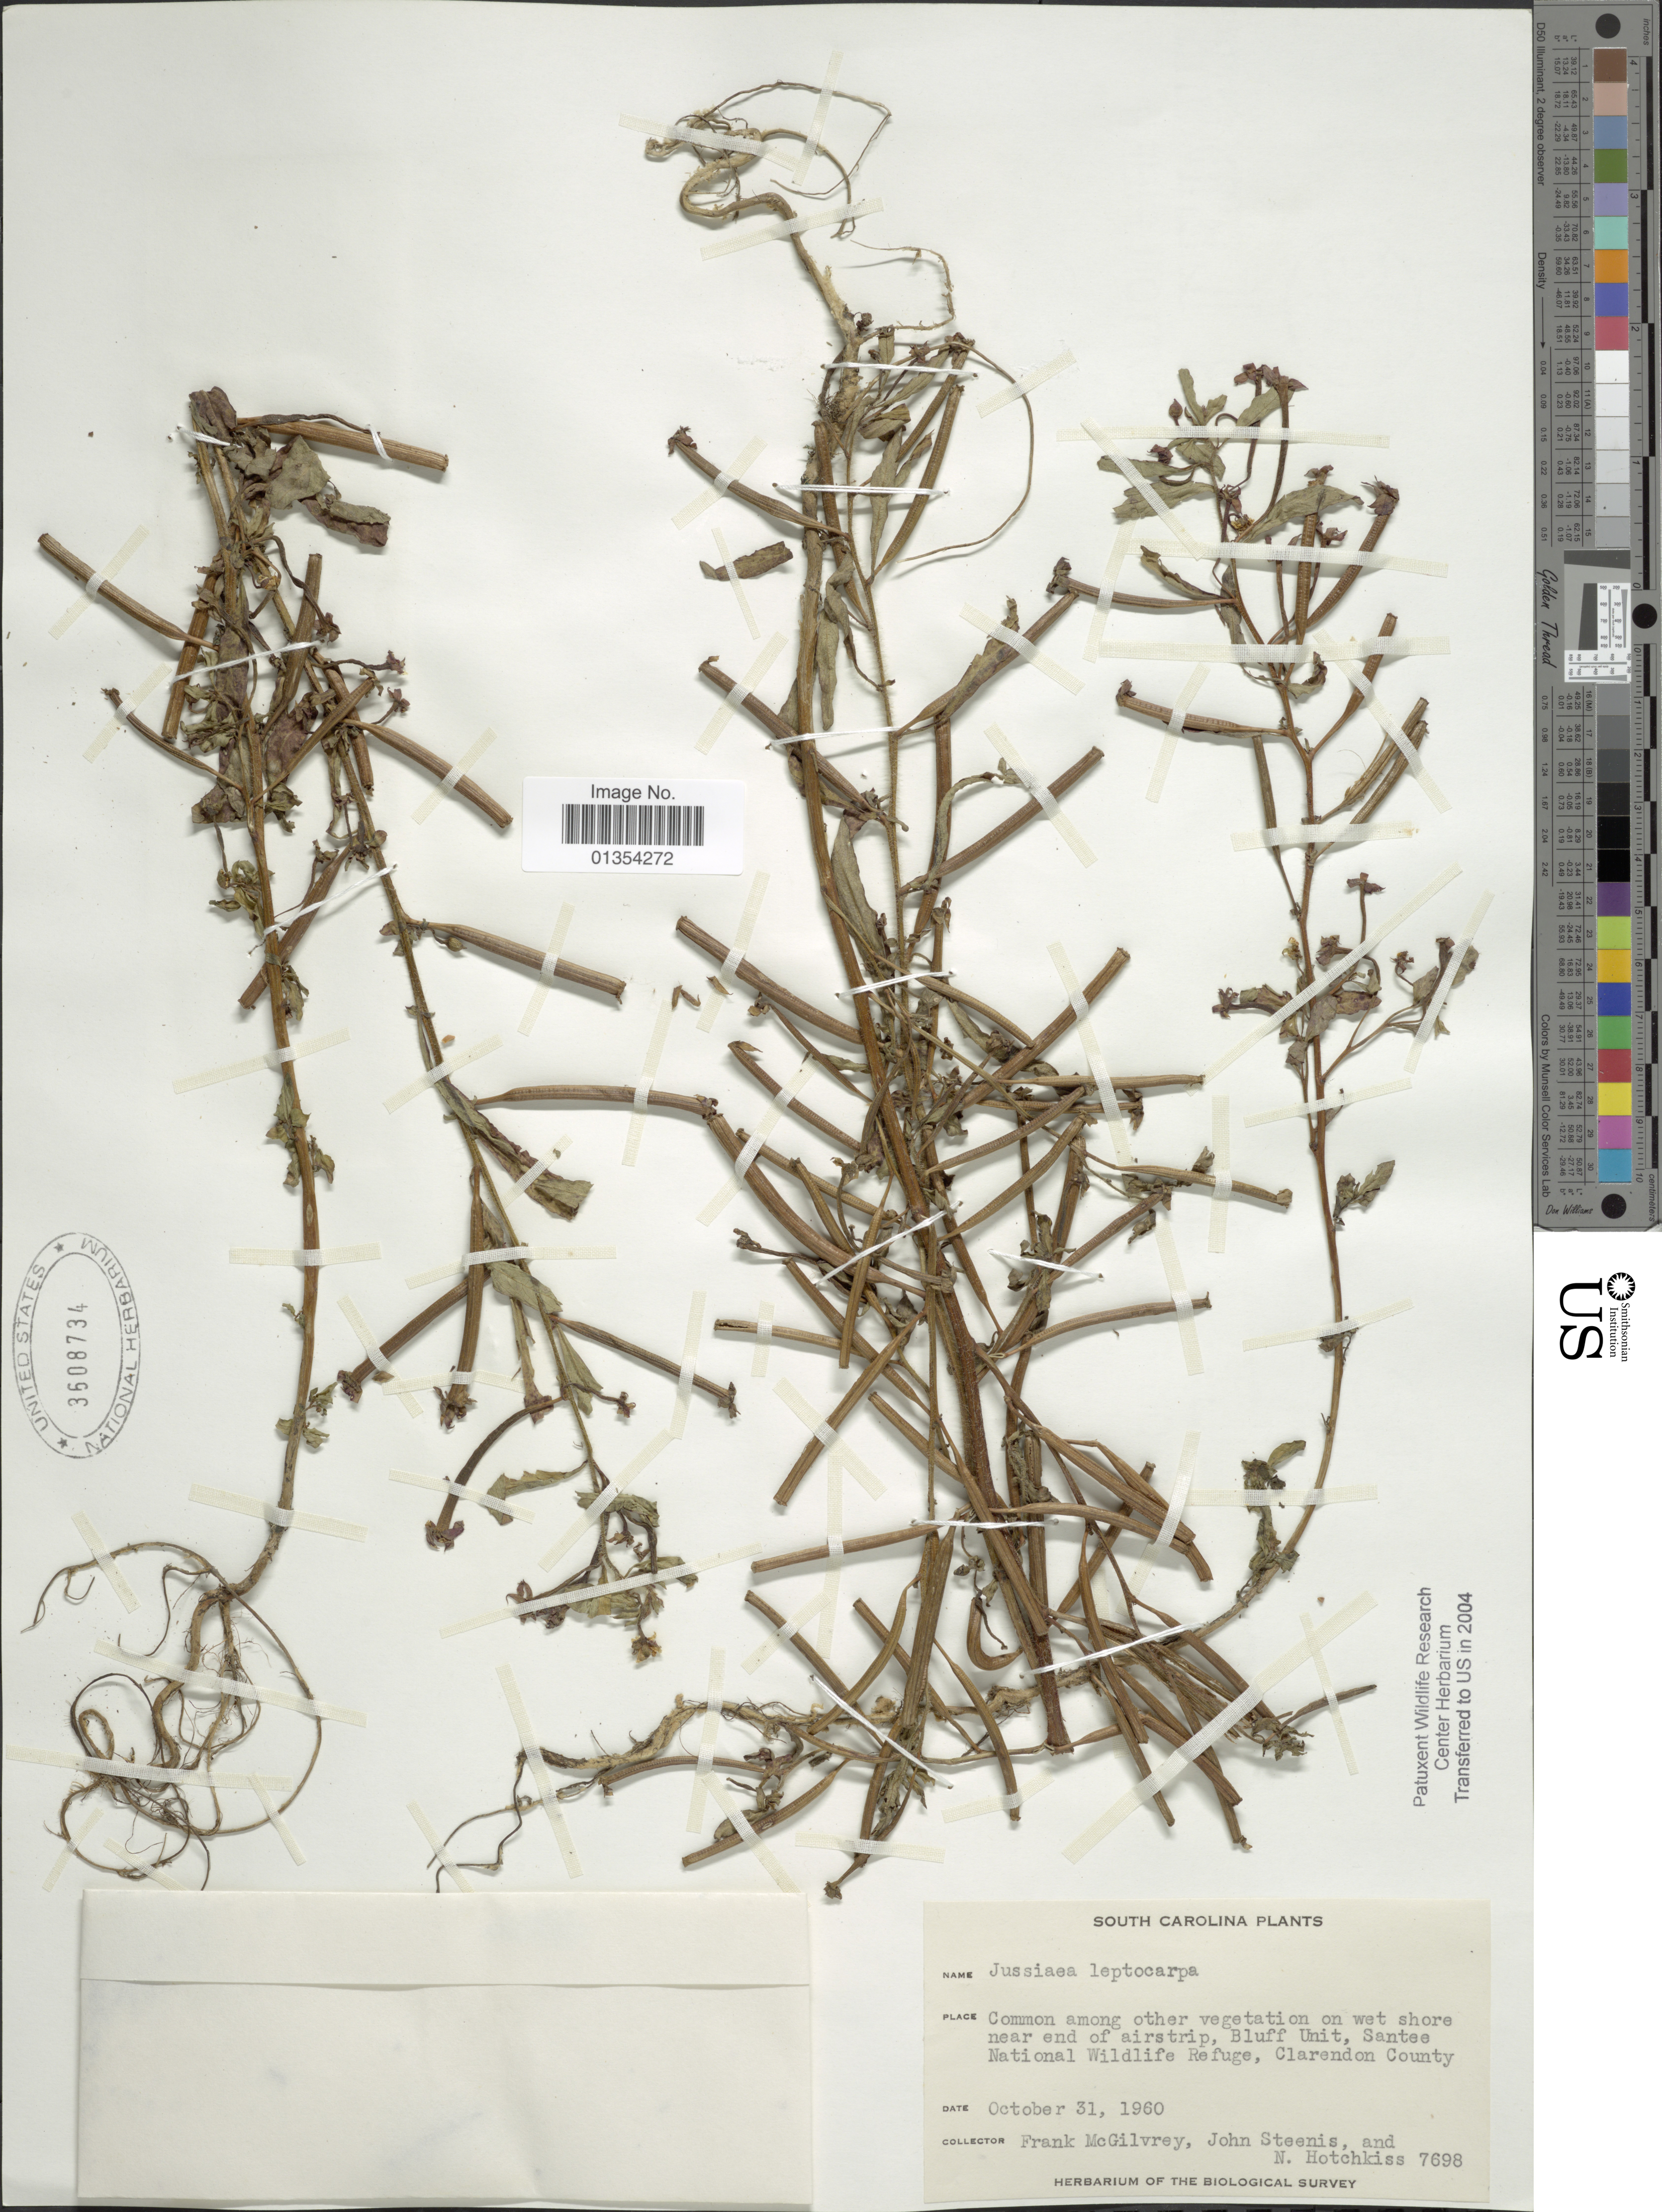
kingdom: Plantae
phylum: Tracheophyta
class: Magnoliopsida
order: Myrtales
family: Onagraceae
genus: Ludwigia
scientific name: Ludwigia leptocarpa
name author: (Nutt.) H. Hara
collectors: F. McGilvrey, J. H. Steenis & N. Hotchkiss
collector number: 7698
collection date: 1960-10-31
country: United States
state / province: South Carolina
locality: On wet shore near end of airstrip, Bluff Unit, Santee National Wildlife Refuge, Clarendon County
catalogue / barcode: US 3508734